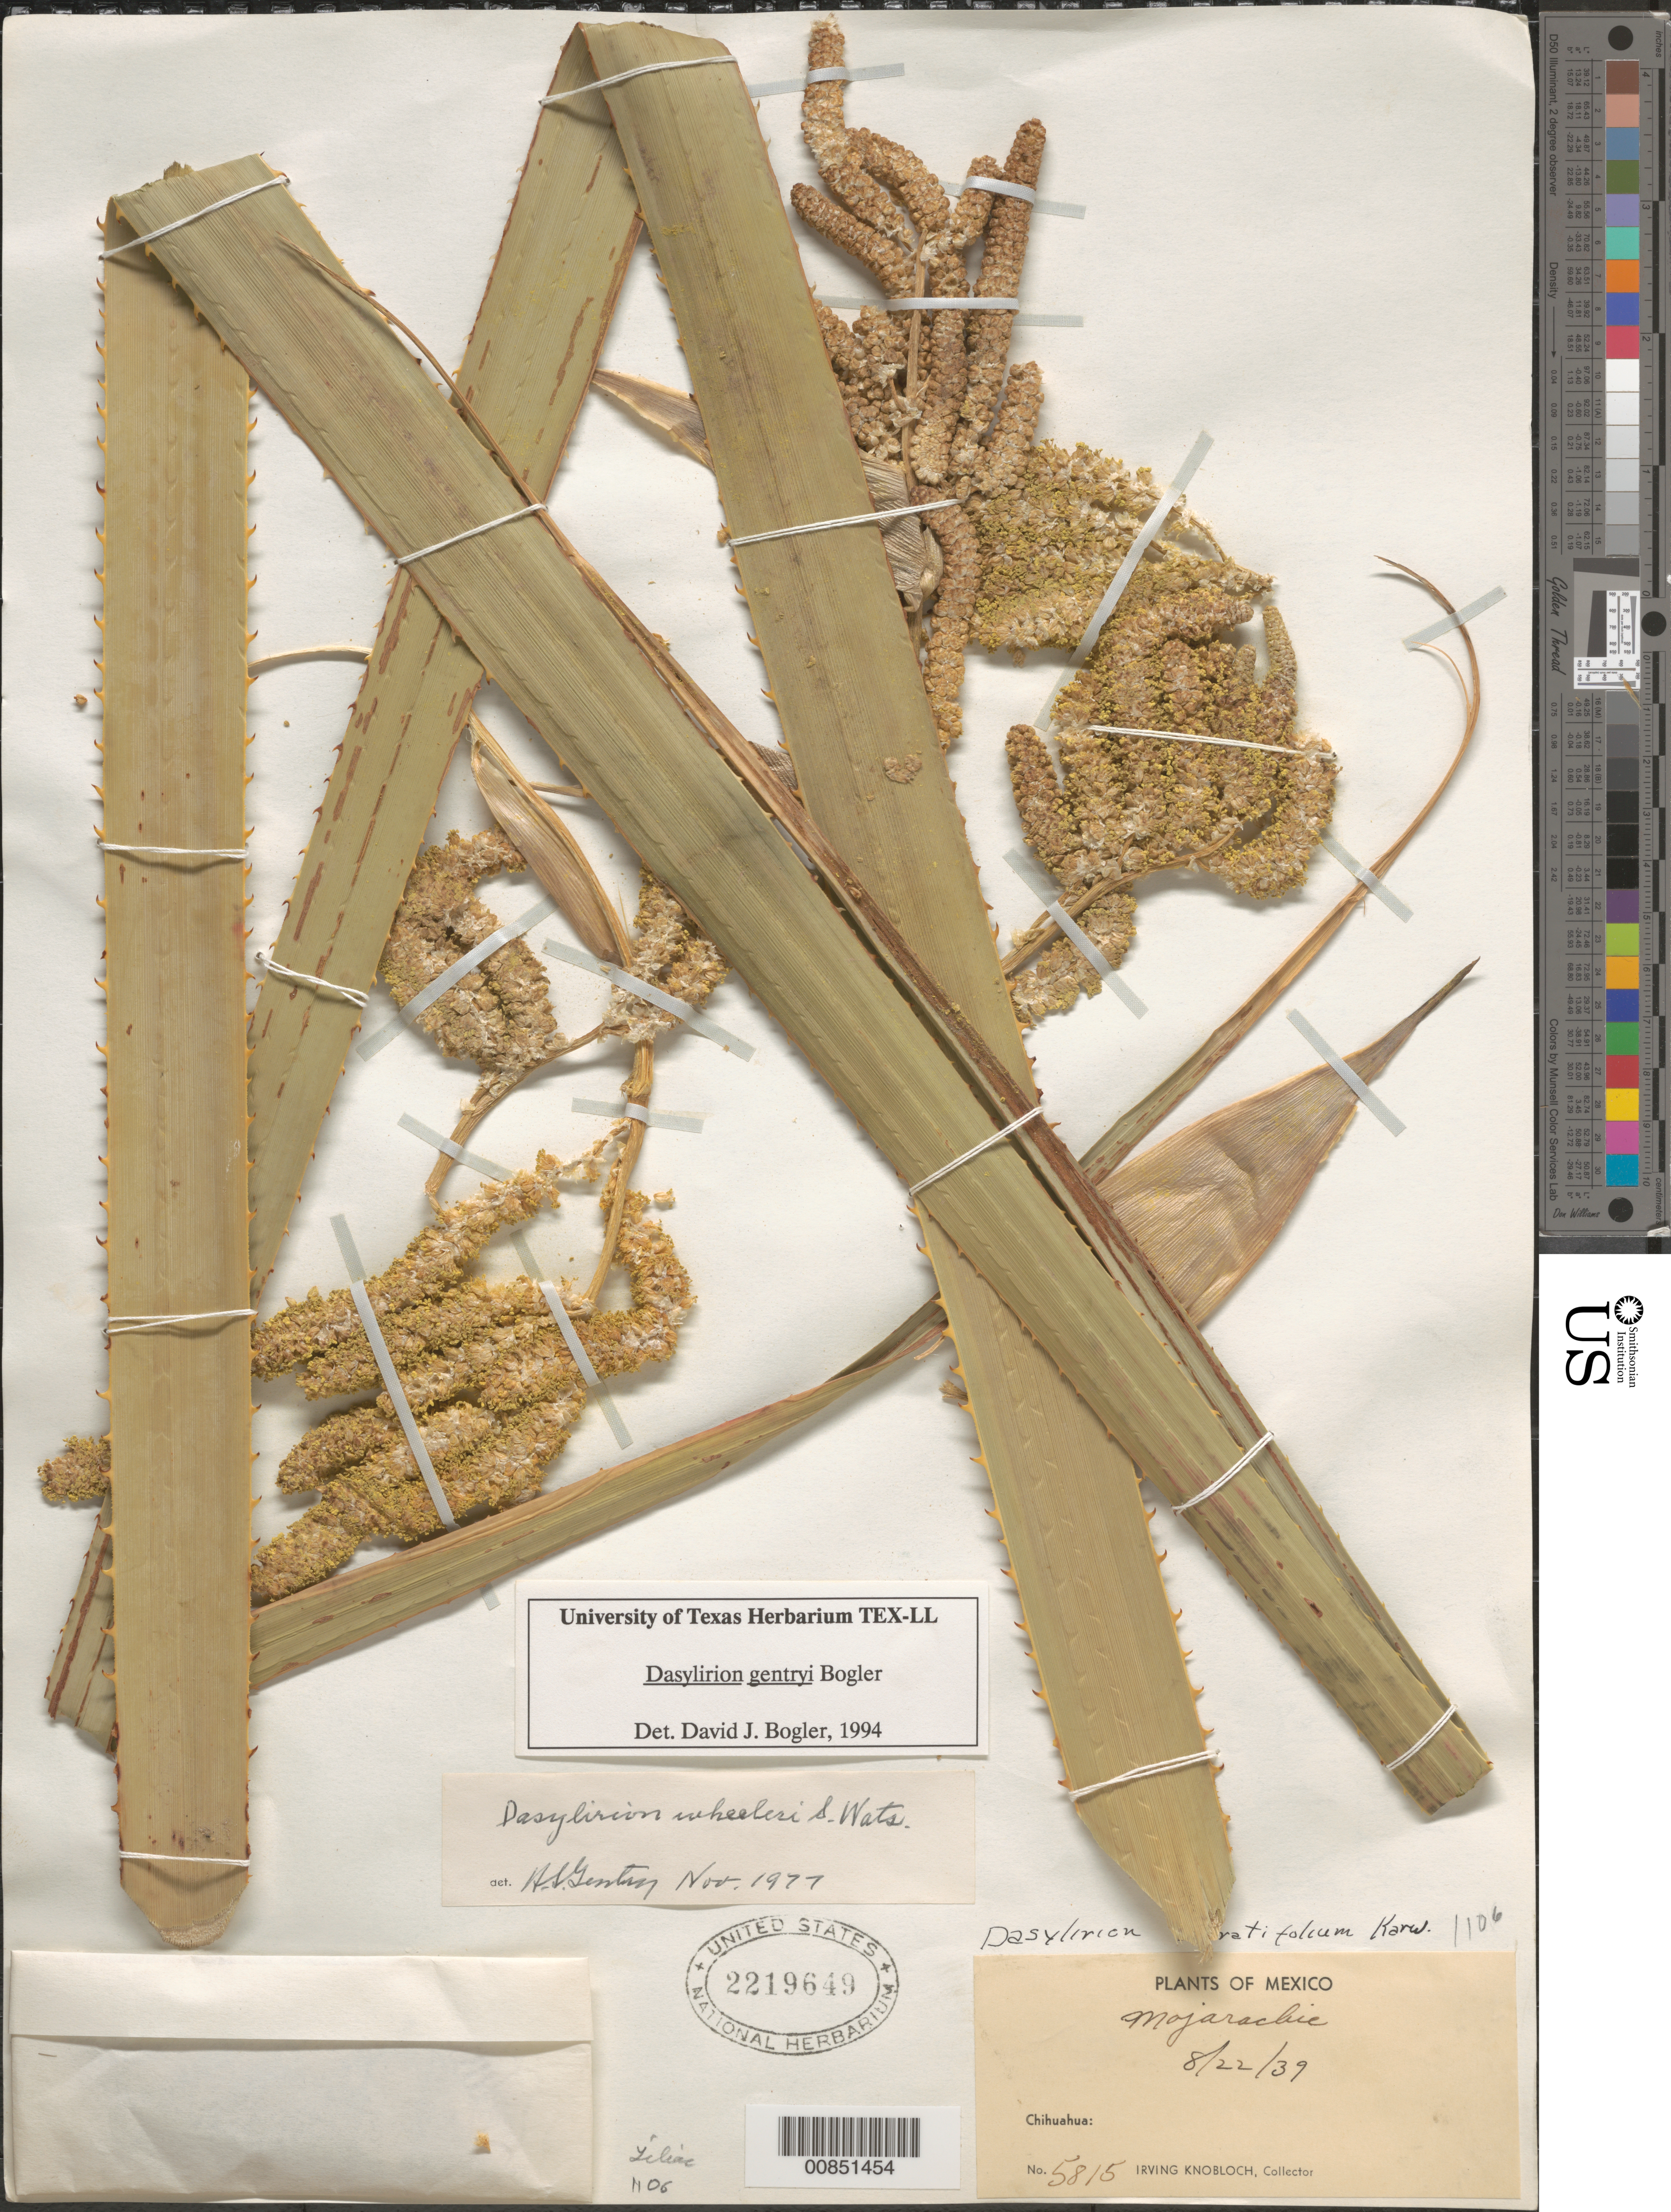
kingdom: Plantae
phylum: Tracheophyta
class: Liliopsida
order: Asparagales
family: Asparagaceae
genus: Dasylirion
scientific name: Dasylirion gentryi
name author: Bogler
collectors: I. W. Knobloch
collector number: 5815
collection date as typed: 22 Aug 1939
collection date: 1939-08-22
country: Mexico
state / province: Chihuahua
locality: Mojarachic, Chihuahua.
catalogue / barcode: US 2219649